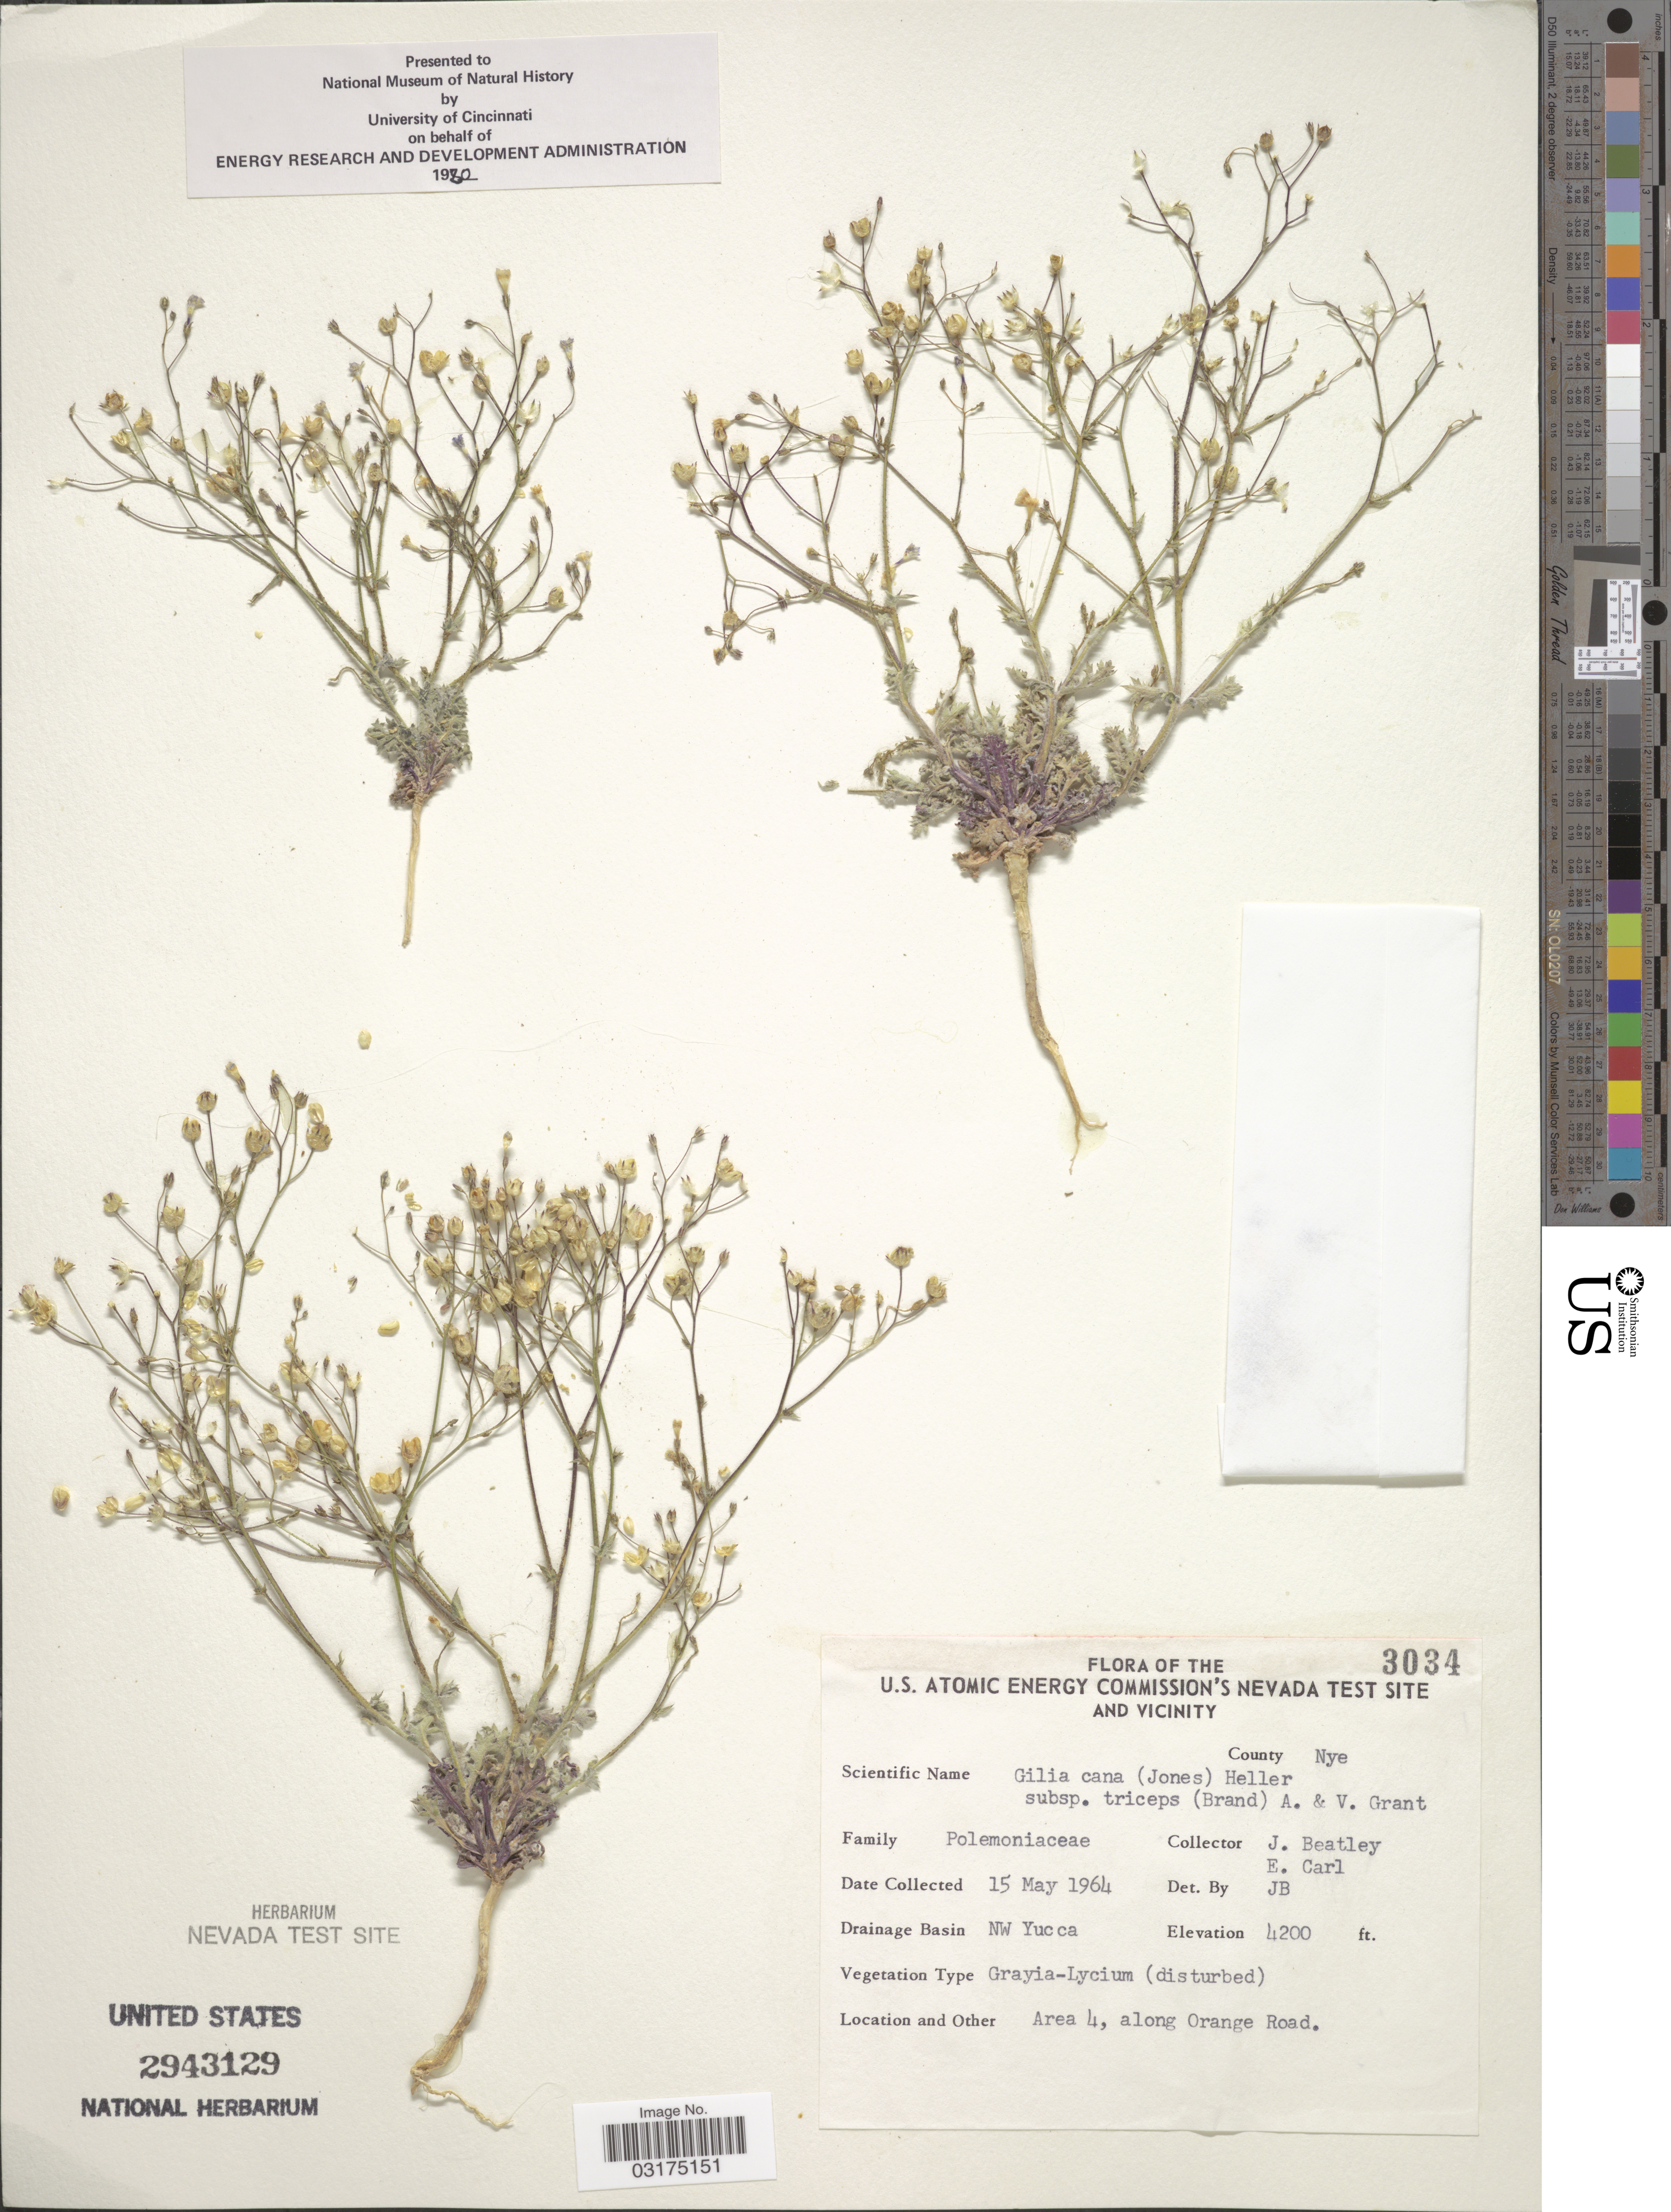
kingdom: Plantae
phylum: Tracheophyta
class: Magnoliopsida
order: Ericales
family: Polemoniaceae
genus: Gilia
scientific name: Gilia cana subsp. triceps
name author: (Brand) A.D. Grant & V.E. Grant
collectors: J. C. Beatley & E. Carl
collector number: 3034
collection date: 1964-05-15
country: United States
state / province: Nevada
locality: U.S. Atomic Energy Commission's Nevada Test Site and Vicinity, County Nye, Drainage Basin NW Yucca, Area 4, along Orange Road.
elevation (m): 1280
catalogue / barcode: US 2943129